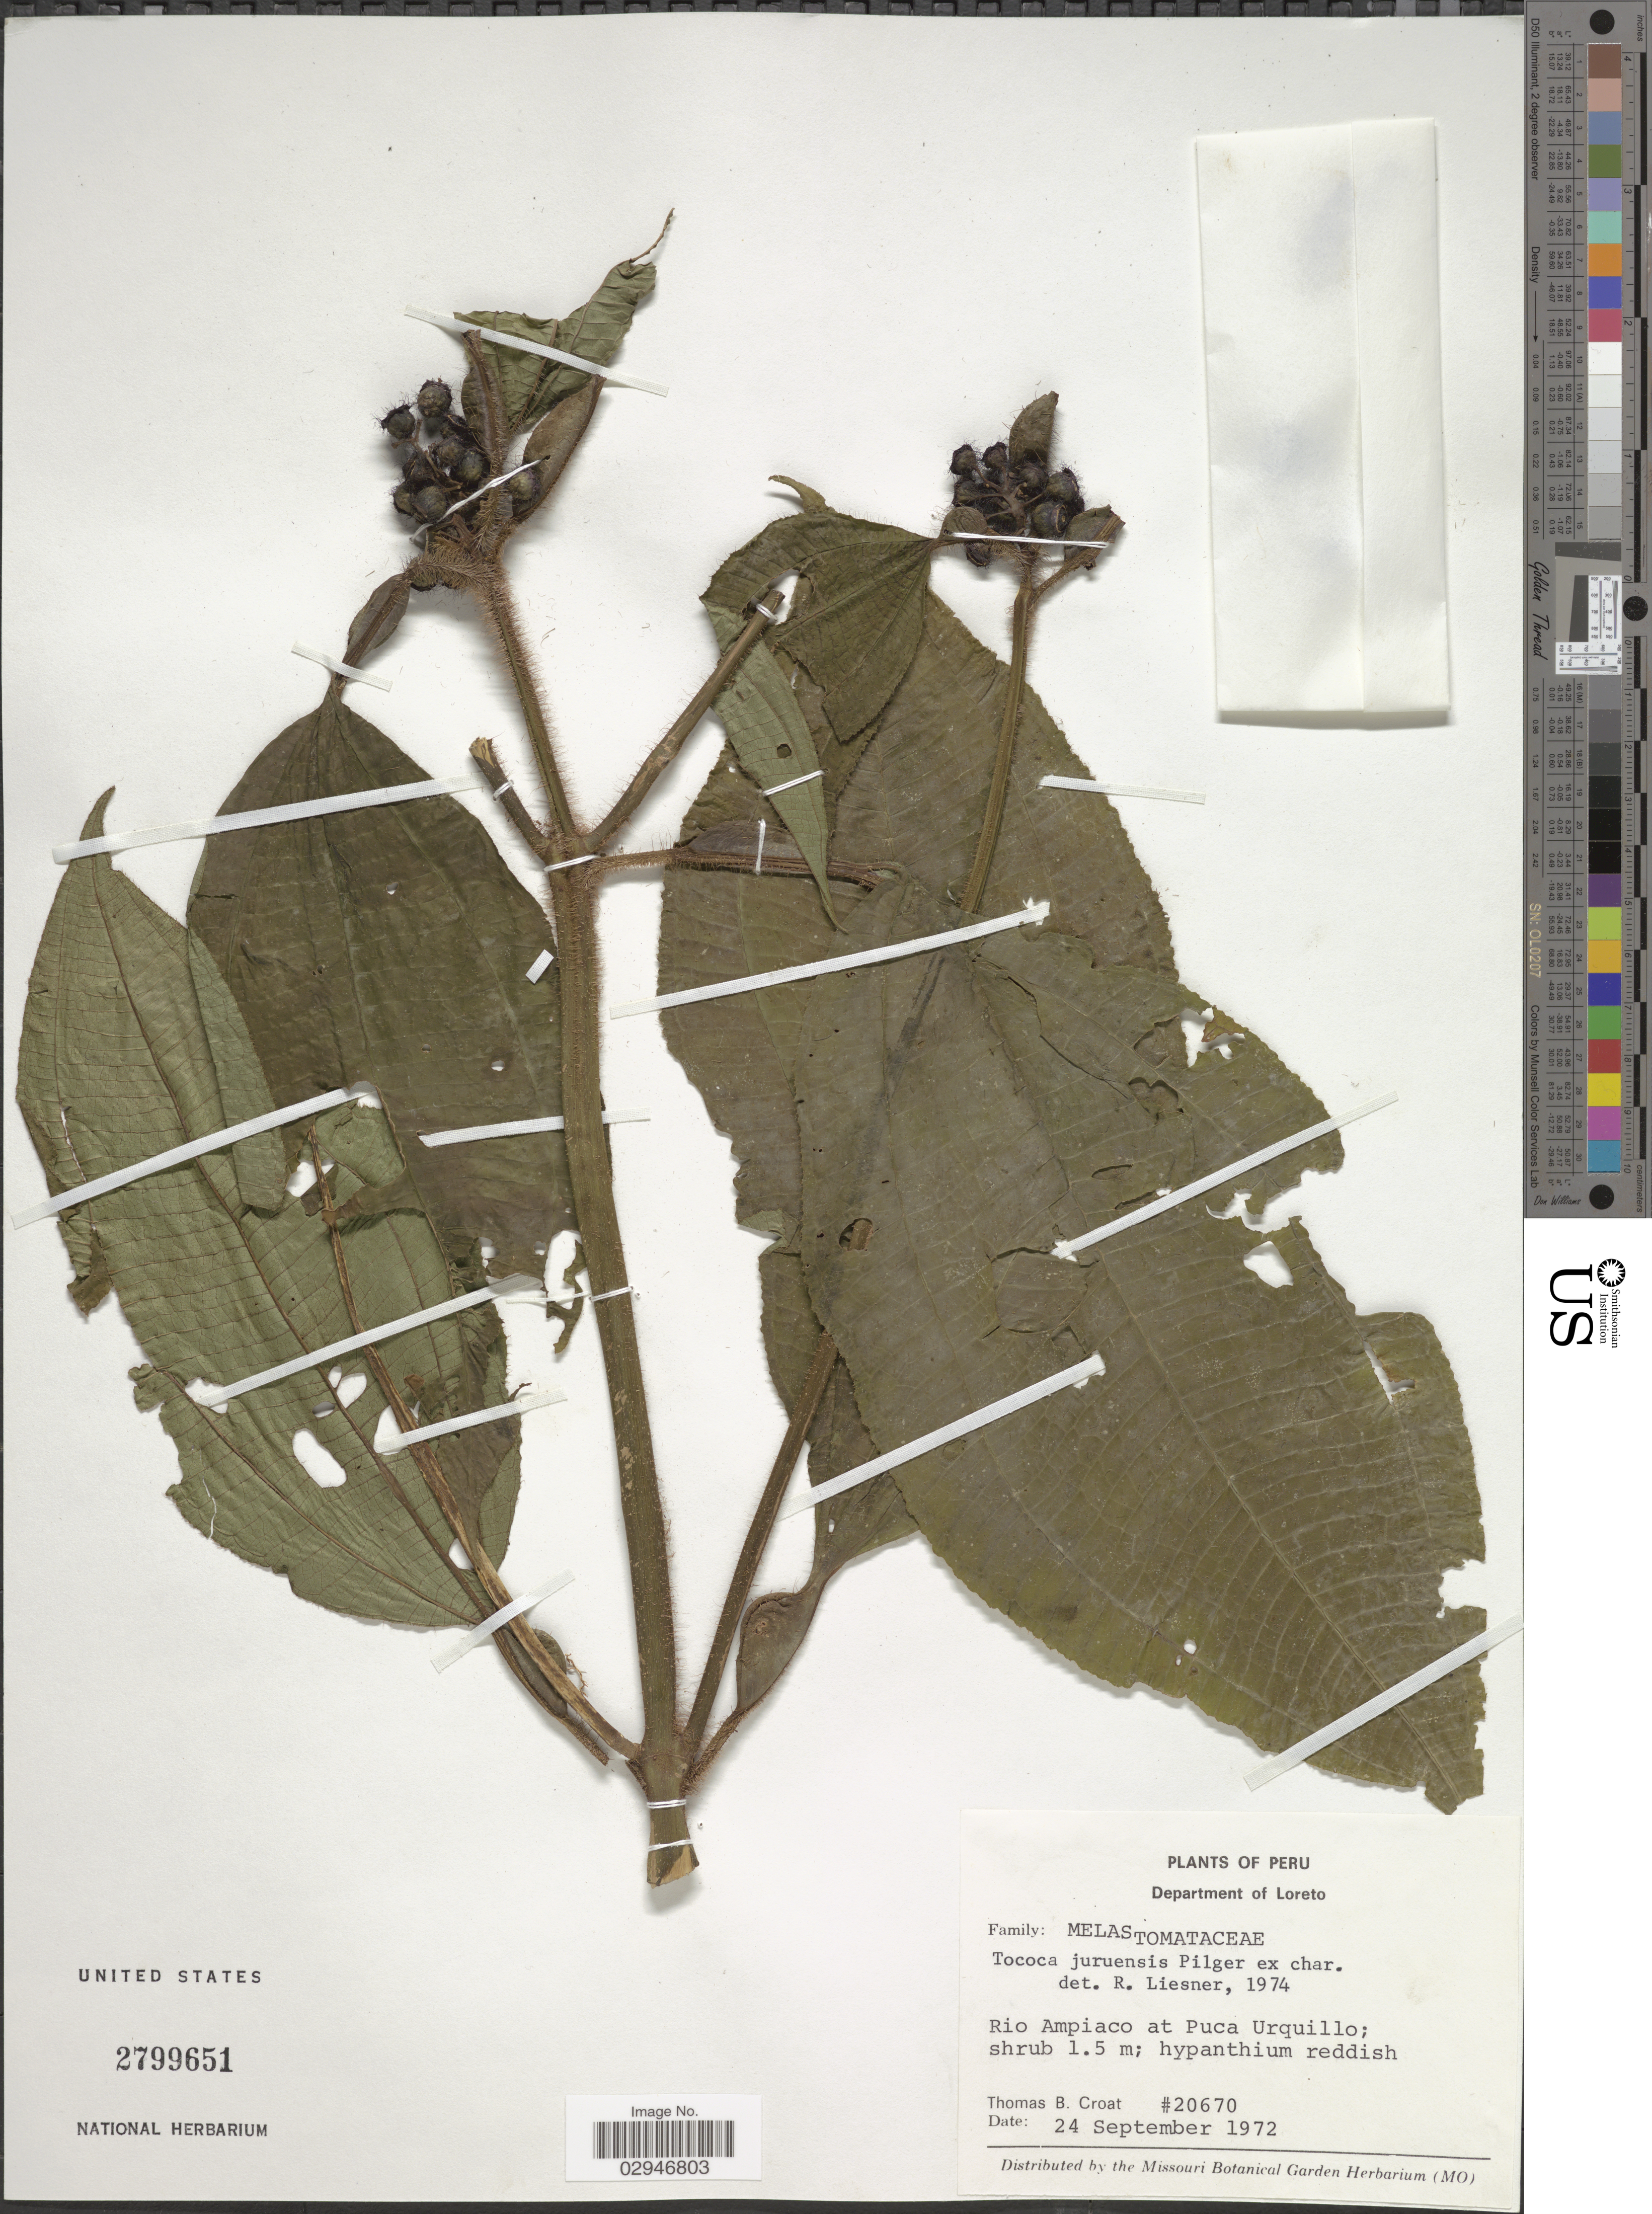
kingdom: Plantae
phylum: Tracheophyta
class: Magnoliopsida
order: Myrtales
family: Melastomataceae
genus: Tococa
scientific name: Tococa juruensis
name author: Pilg.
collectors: T. B. Croat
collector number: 20670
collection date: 1972-09-24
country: Peru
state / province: Loreto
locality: Department of Loreto. Rio Ampiaco at Puca Urquillo.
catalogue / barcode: US 2799651